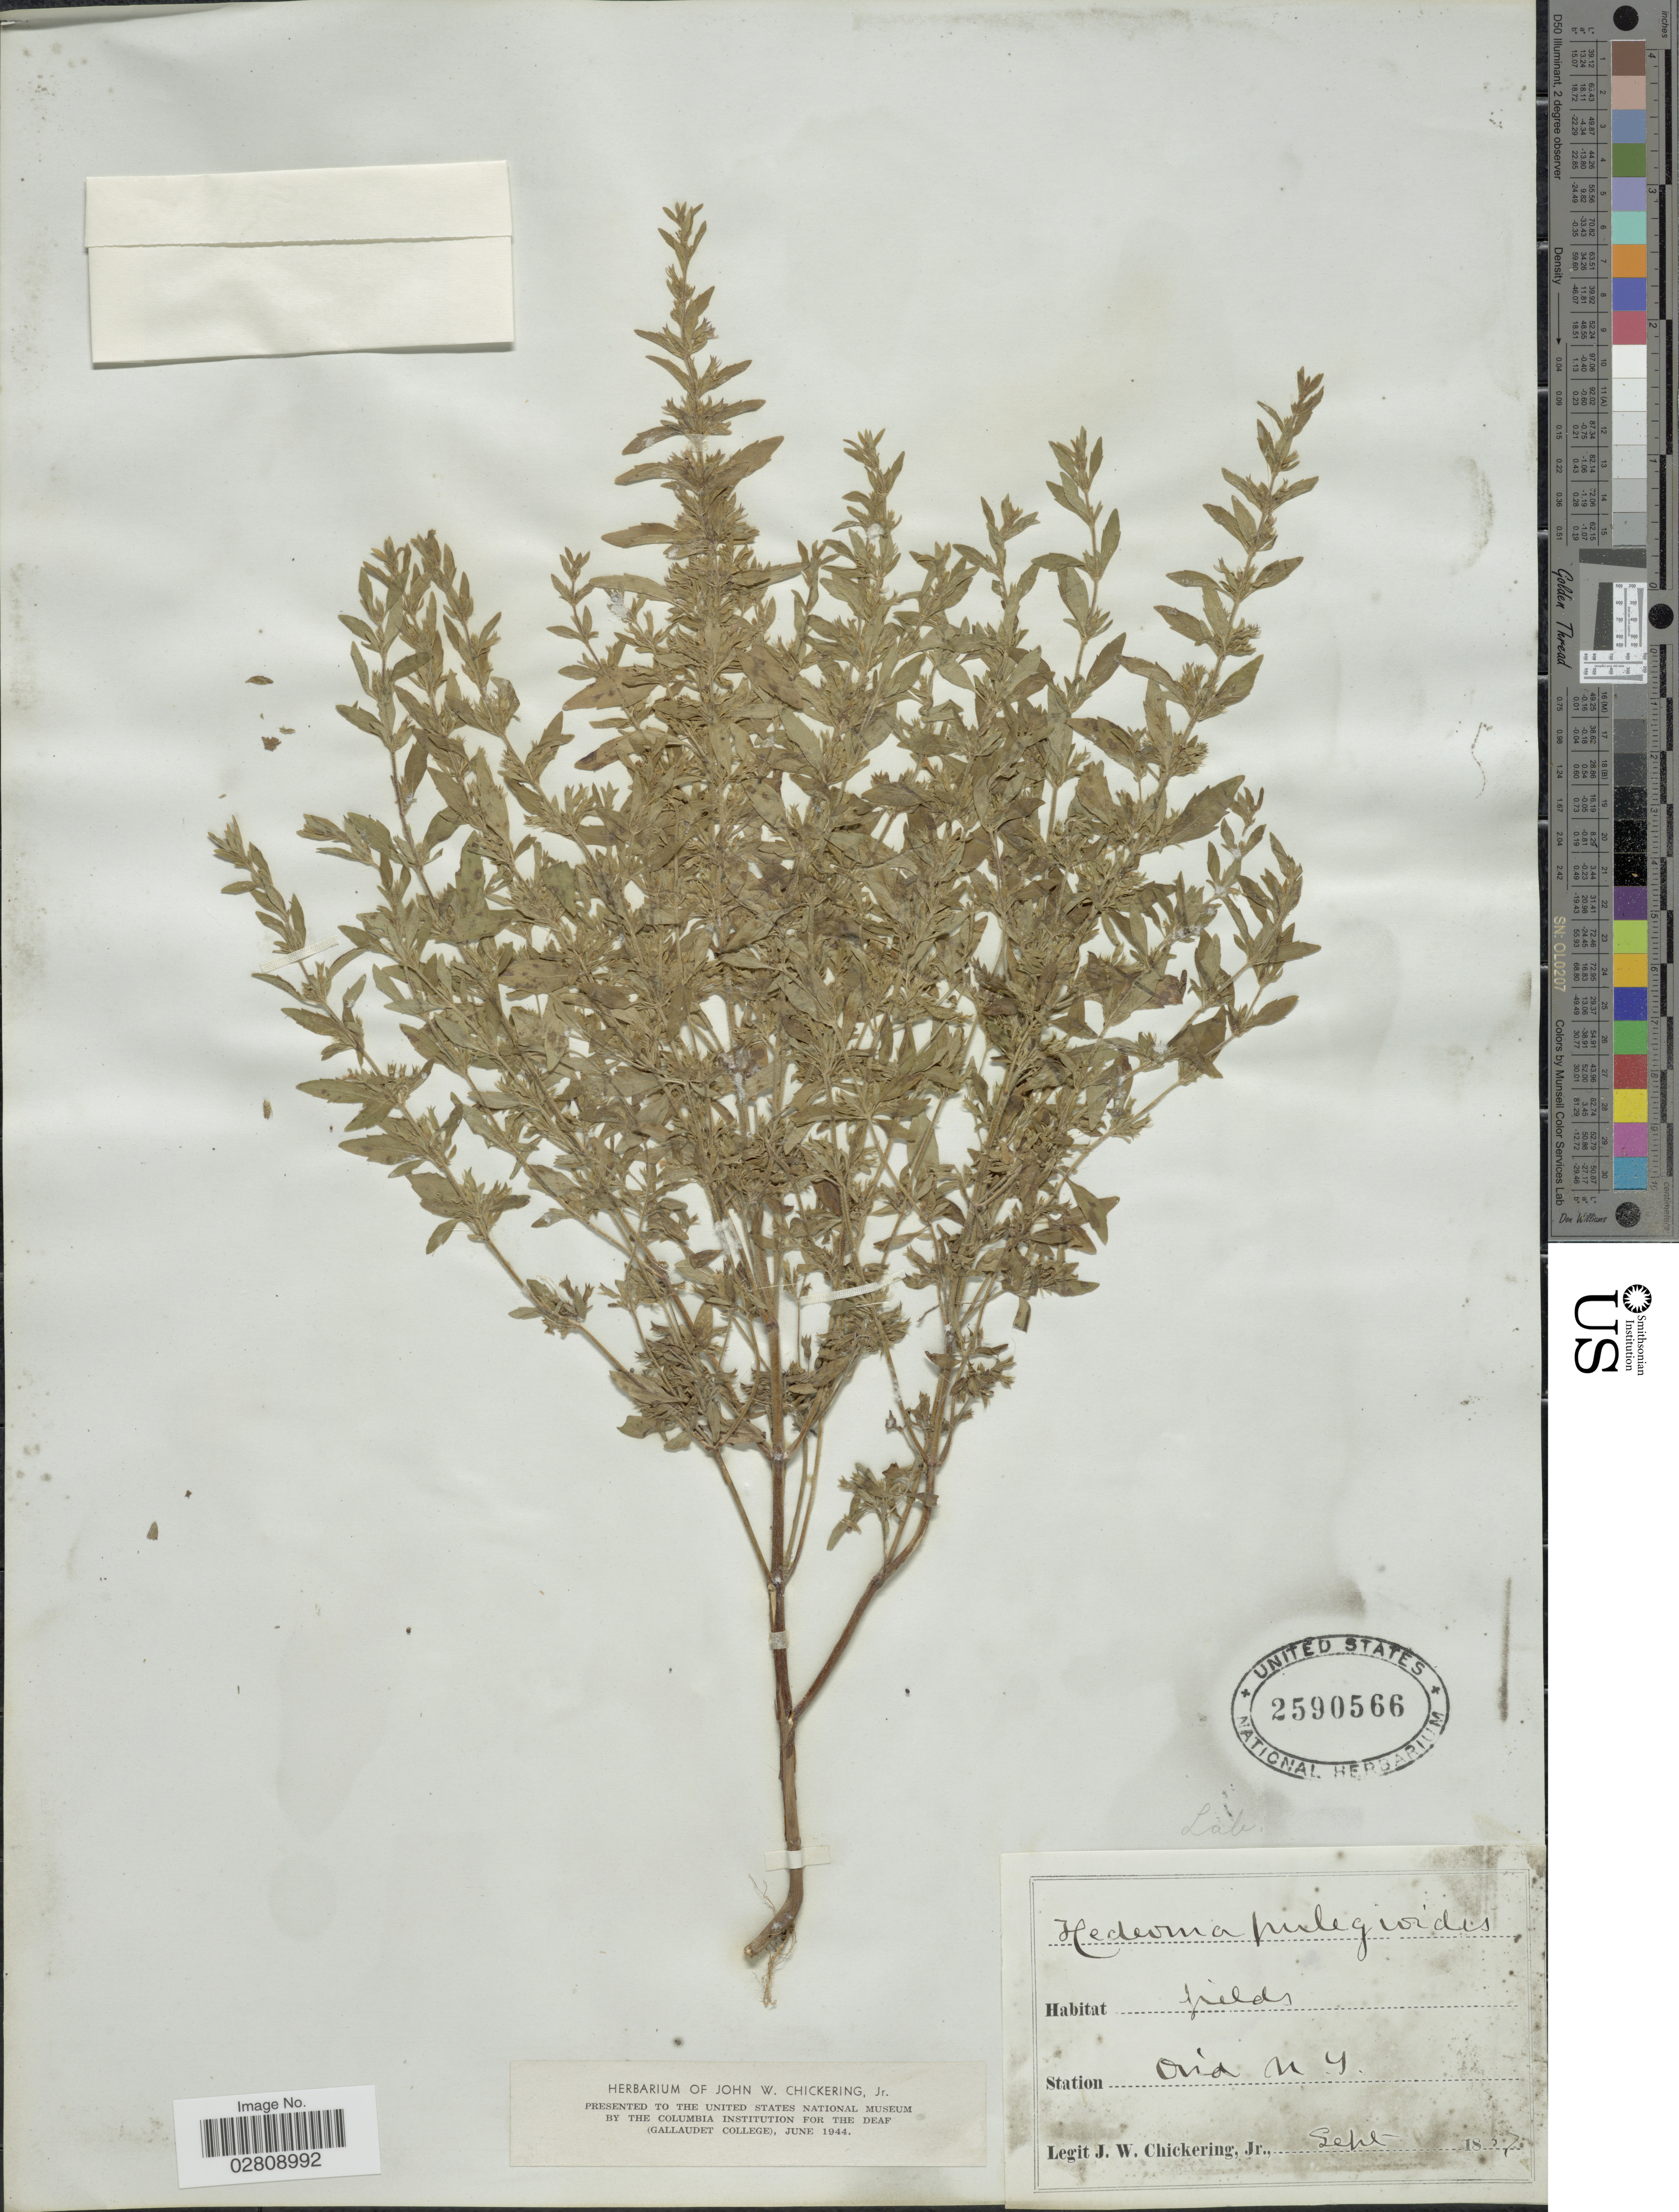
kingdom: Plantae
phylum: Tracheophyta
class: Magnoliopsida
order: Lamiales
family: Lamiaceae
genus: Hedeoma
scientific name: Hedeoma pulegioides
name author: (L.) Pers.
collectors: J. W. Chickering Jr.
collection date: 1857-09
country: United States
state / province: New York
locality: Ovid.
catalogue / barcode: US 2590566